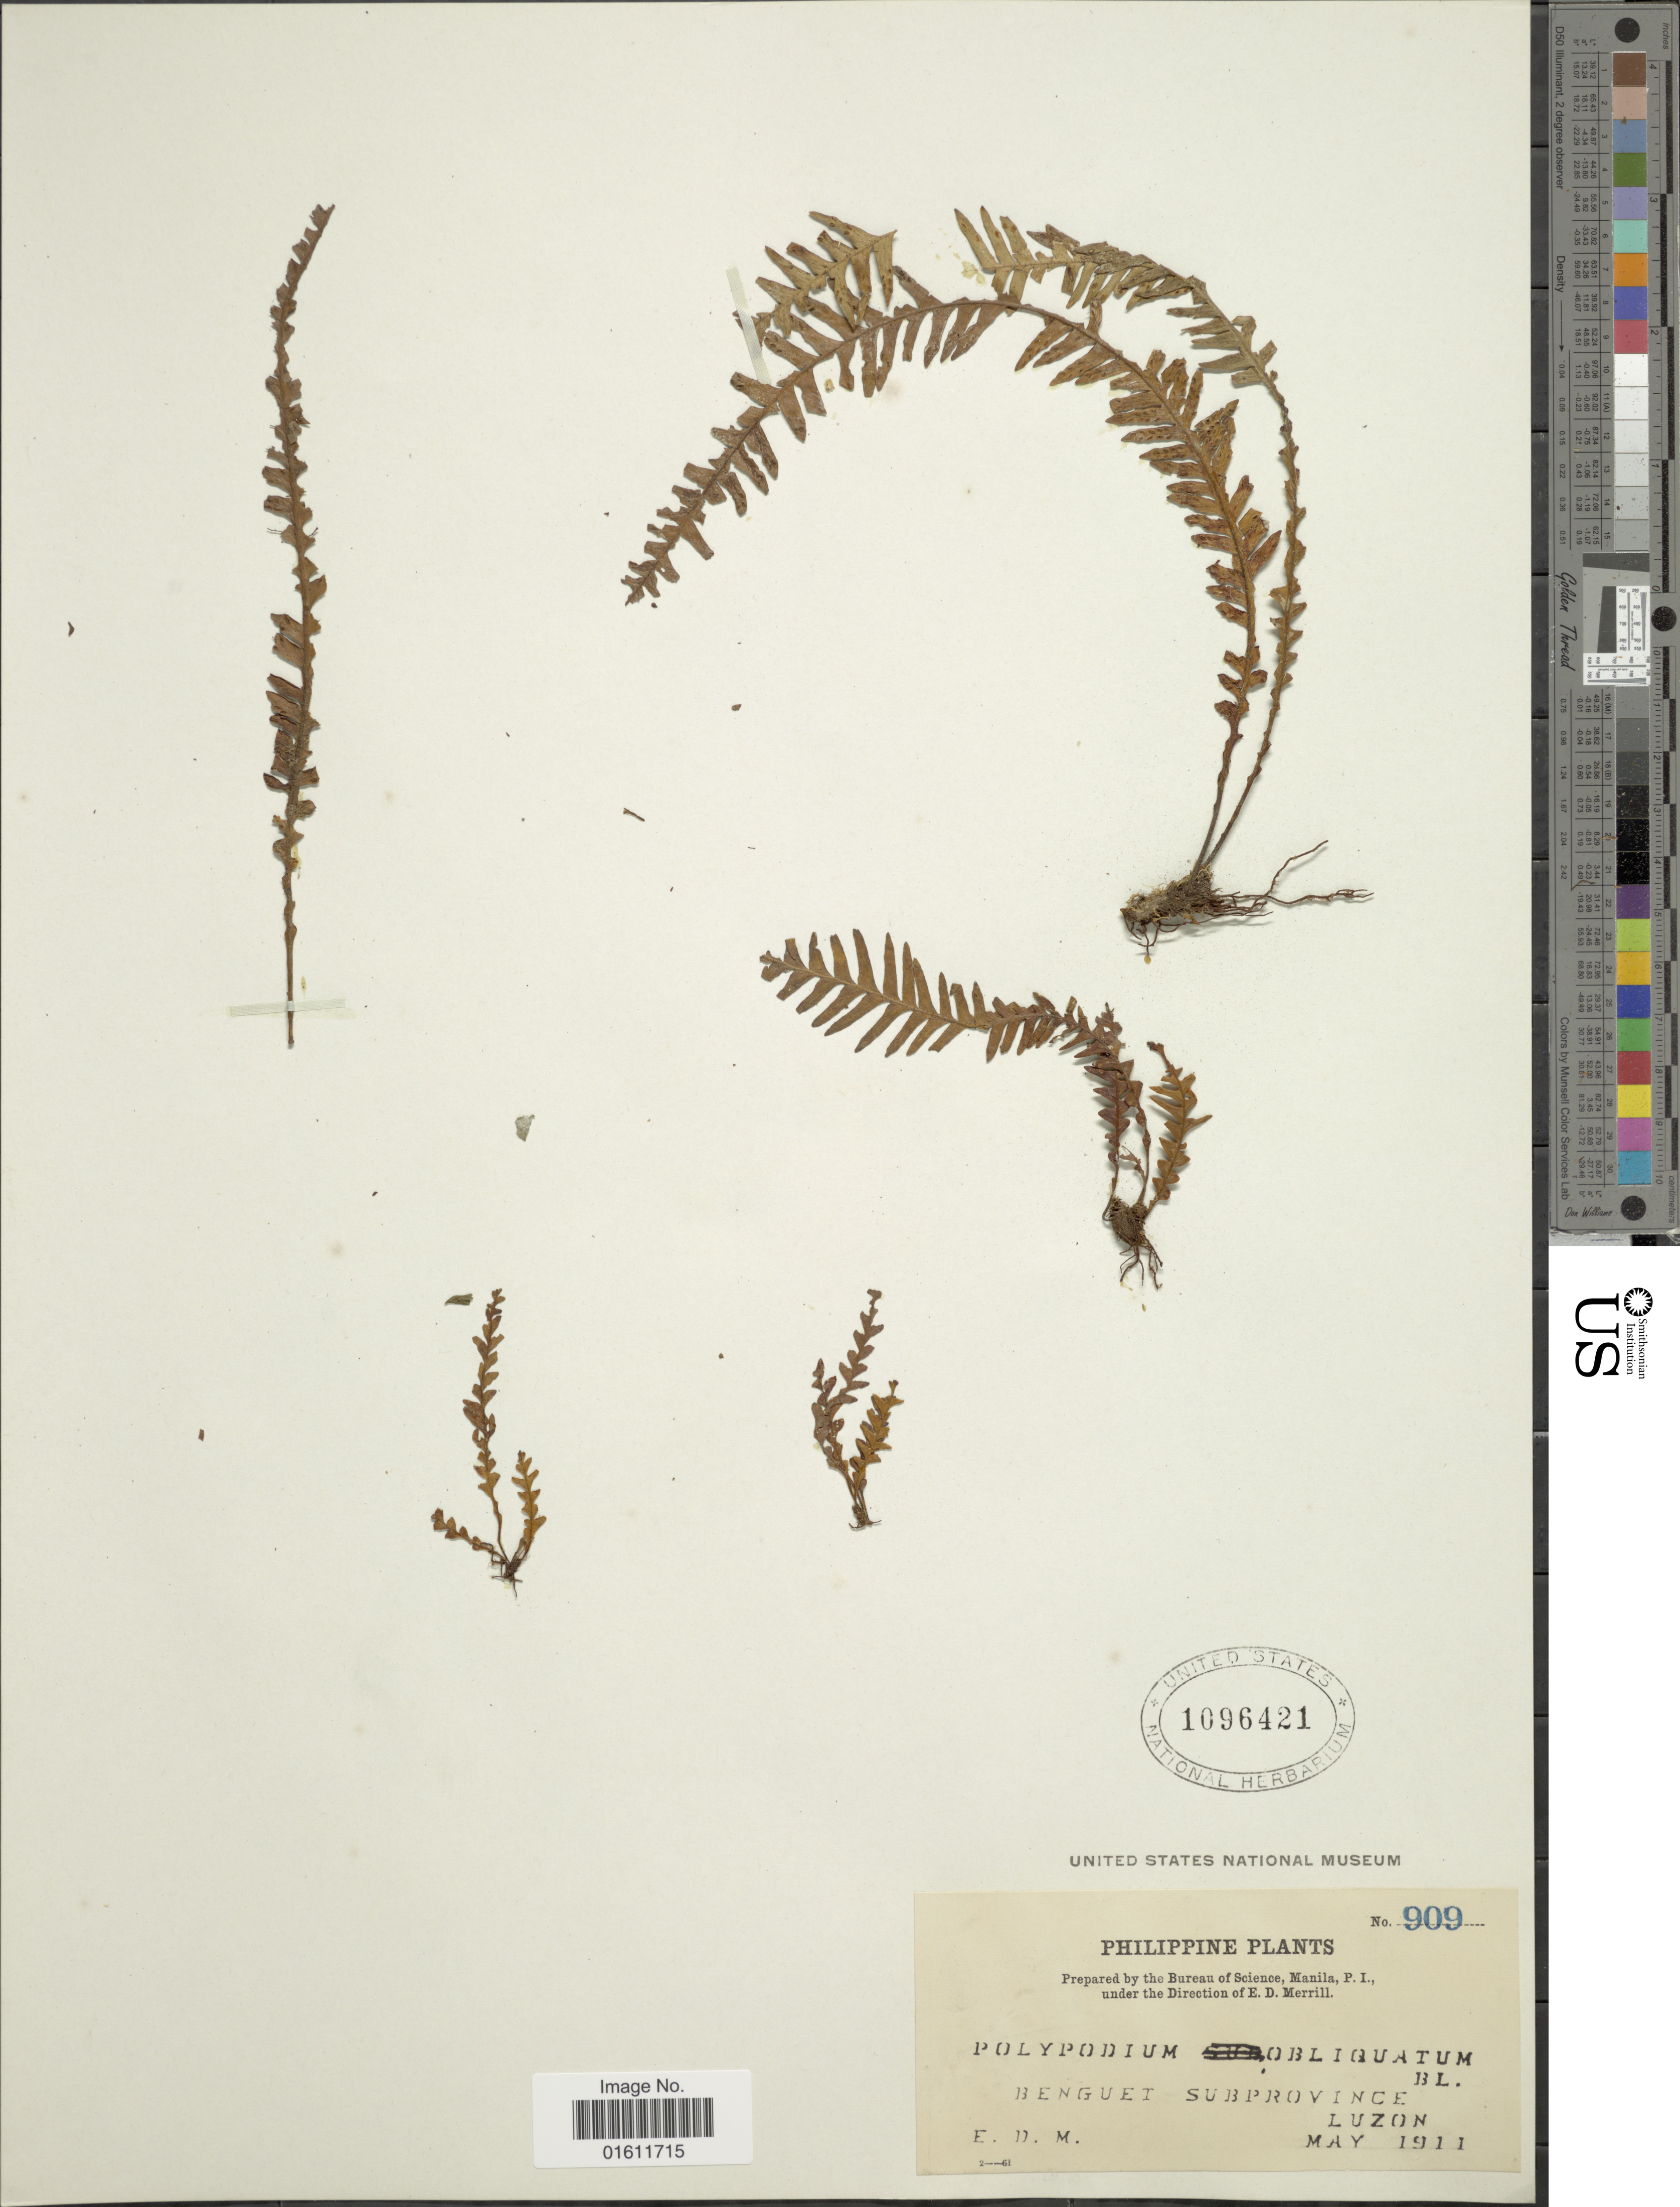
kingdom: Plantae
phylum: Tracheophyta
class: Polypodiopsida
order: Polypodiales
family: Polypodiaceae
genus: Prosaptia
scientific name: Prosaptia obliquata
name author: (Blume) Mett.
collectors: E. D. Merrill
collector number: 909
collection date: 1911-05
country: Philippines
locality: Luzon, Benguet subprovince.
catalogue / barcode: US 1096421